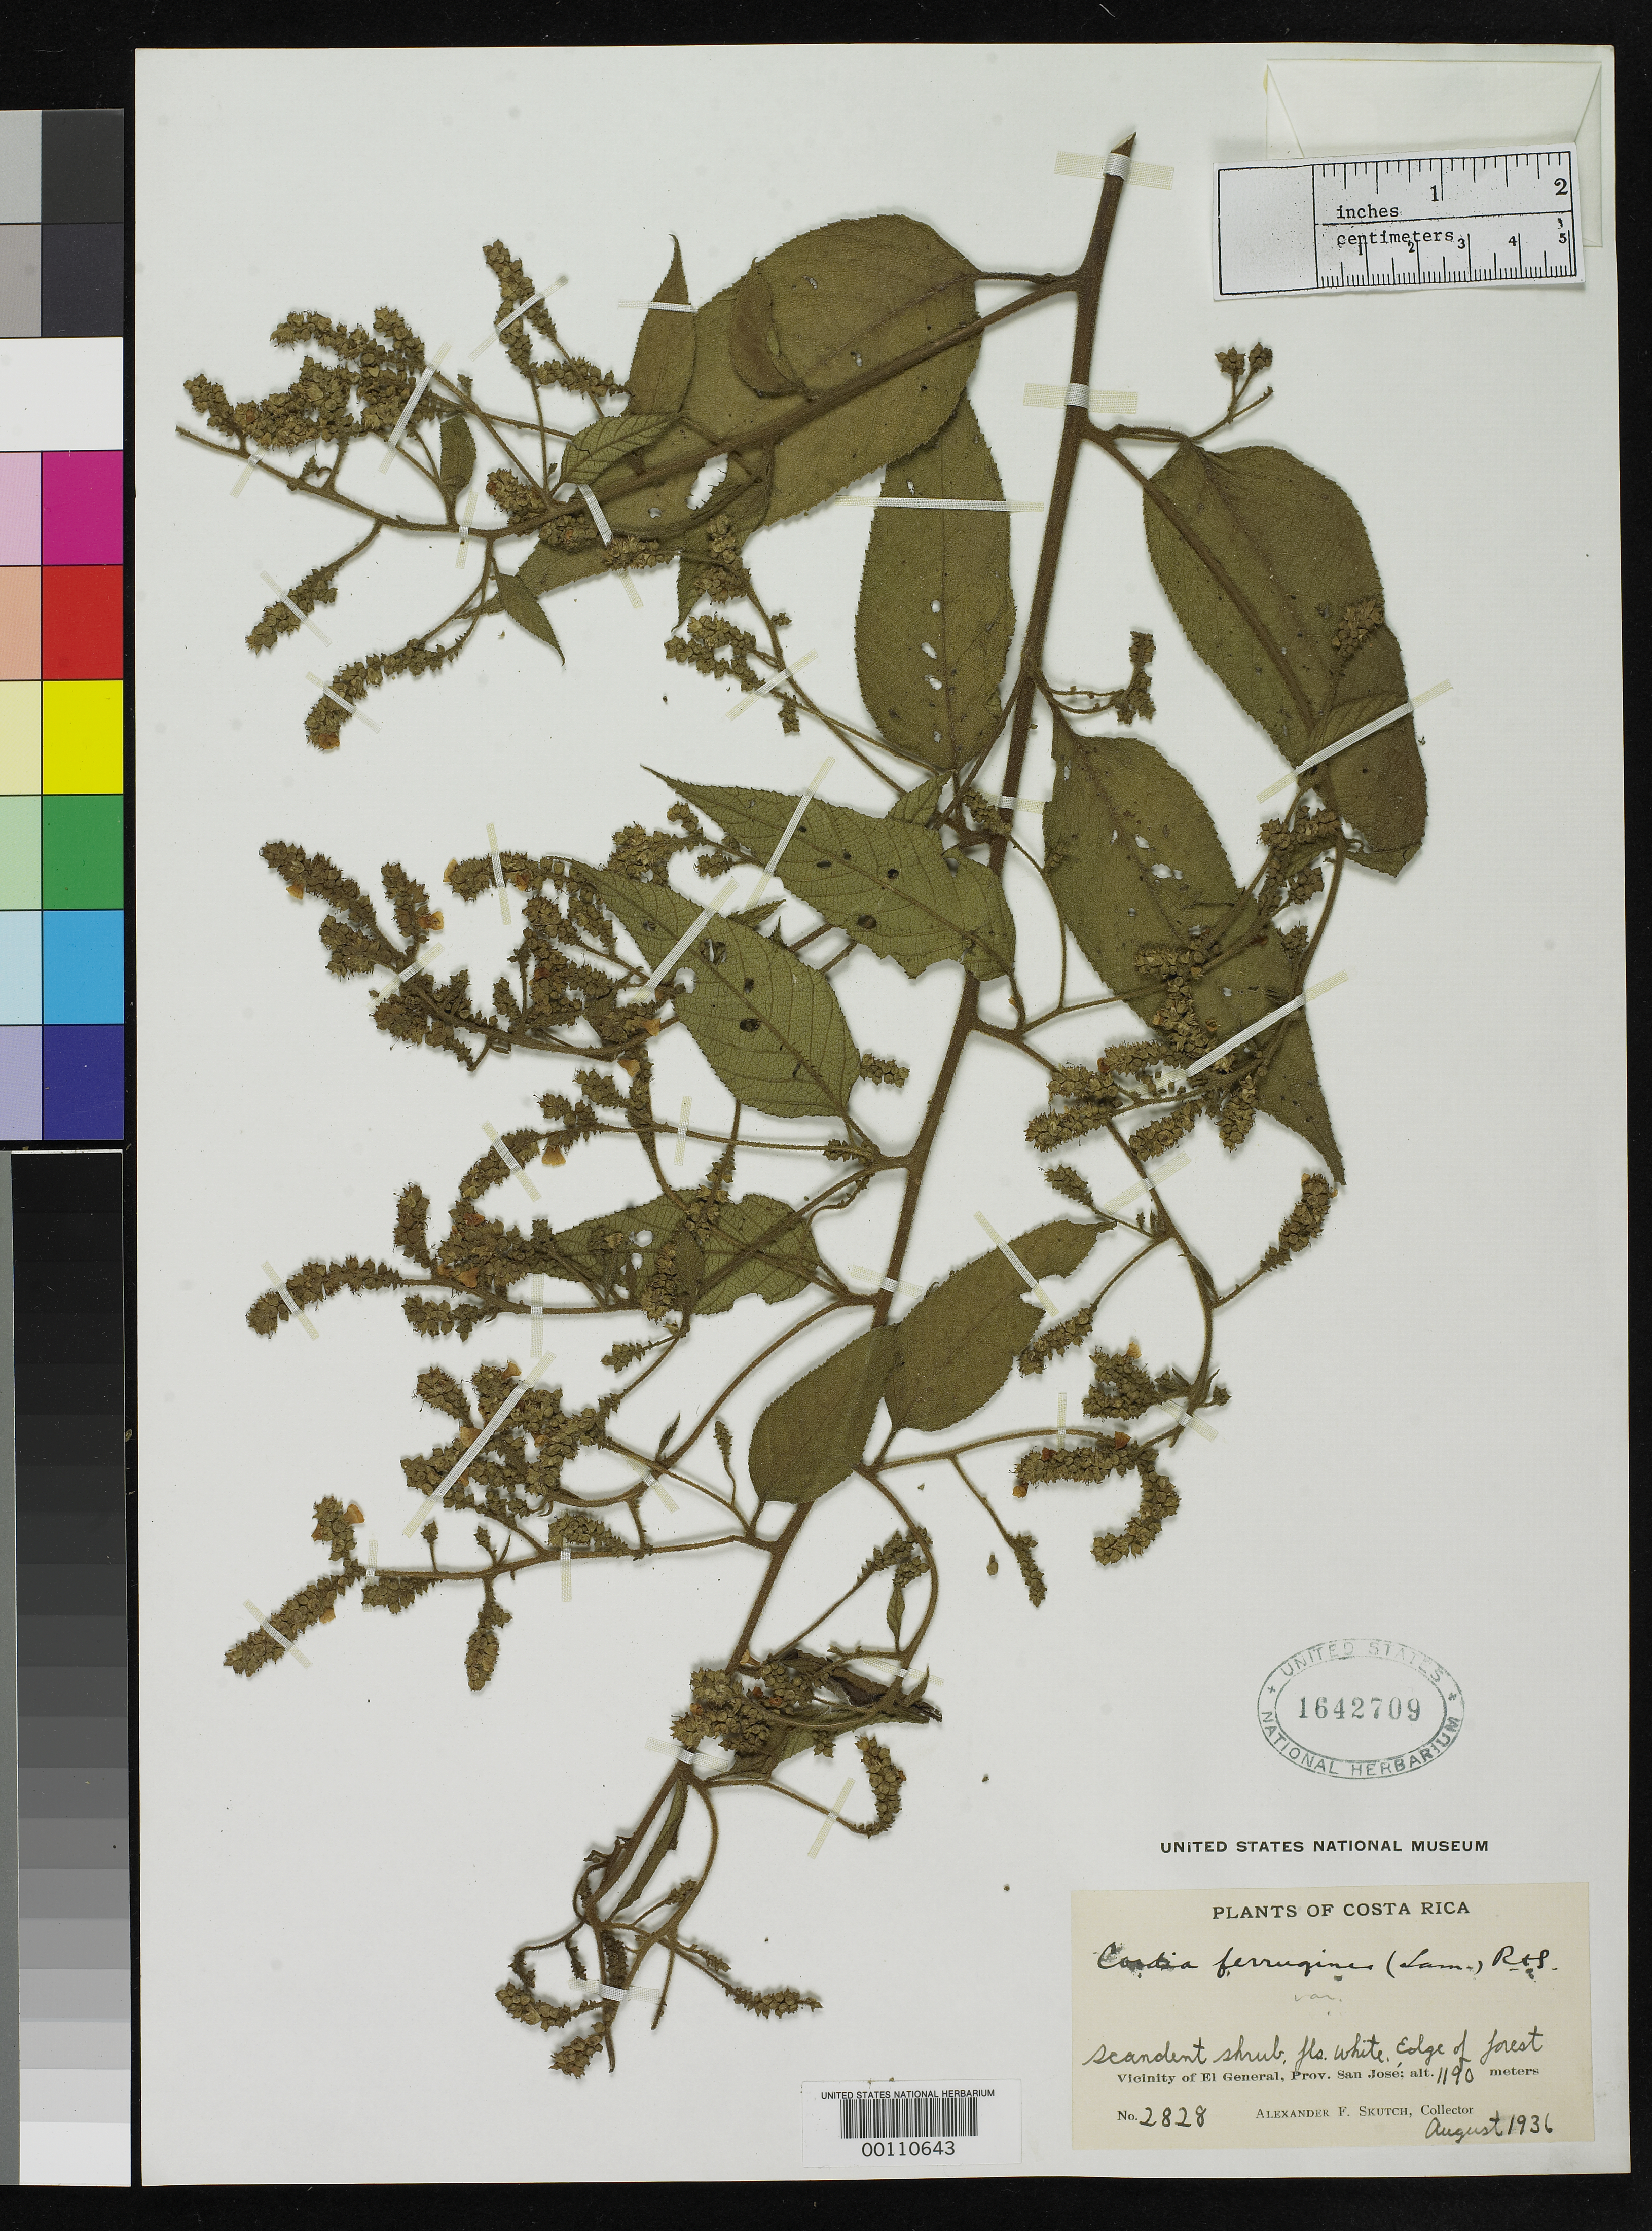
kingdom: Plantae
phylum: Tracheophyta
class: Magnoliopsida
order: Boraginales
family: Cordiaceae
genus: Cordia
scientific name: Cordia costericensis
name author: I.M. Johnst.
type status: Isotype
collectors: A. F. Skutch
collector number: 2828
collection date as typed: Aug 1936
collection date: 1936-08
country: Costa Rica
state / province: San José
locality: Vicinity of El General.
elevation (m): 1190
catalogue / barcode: US 1642709